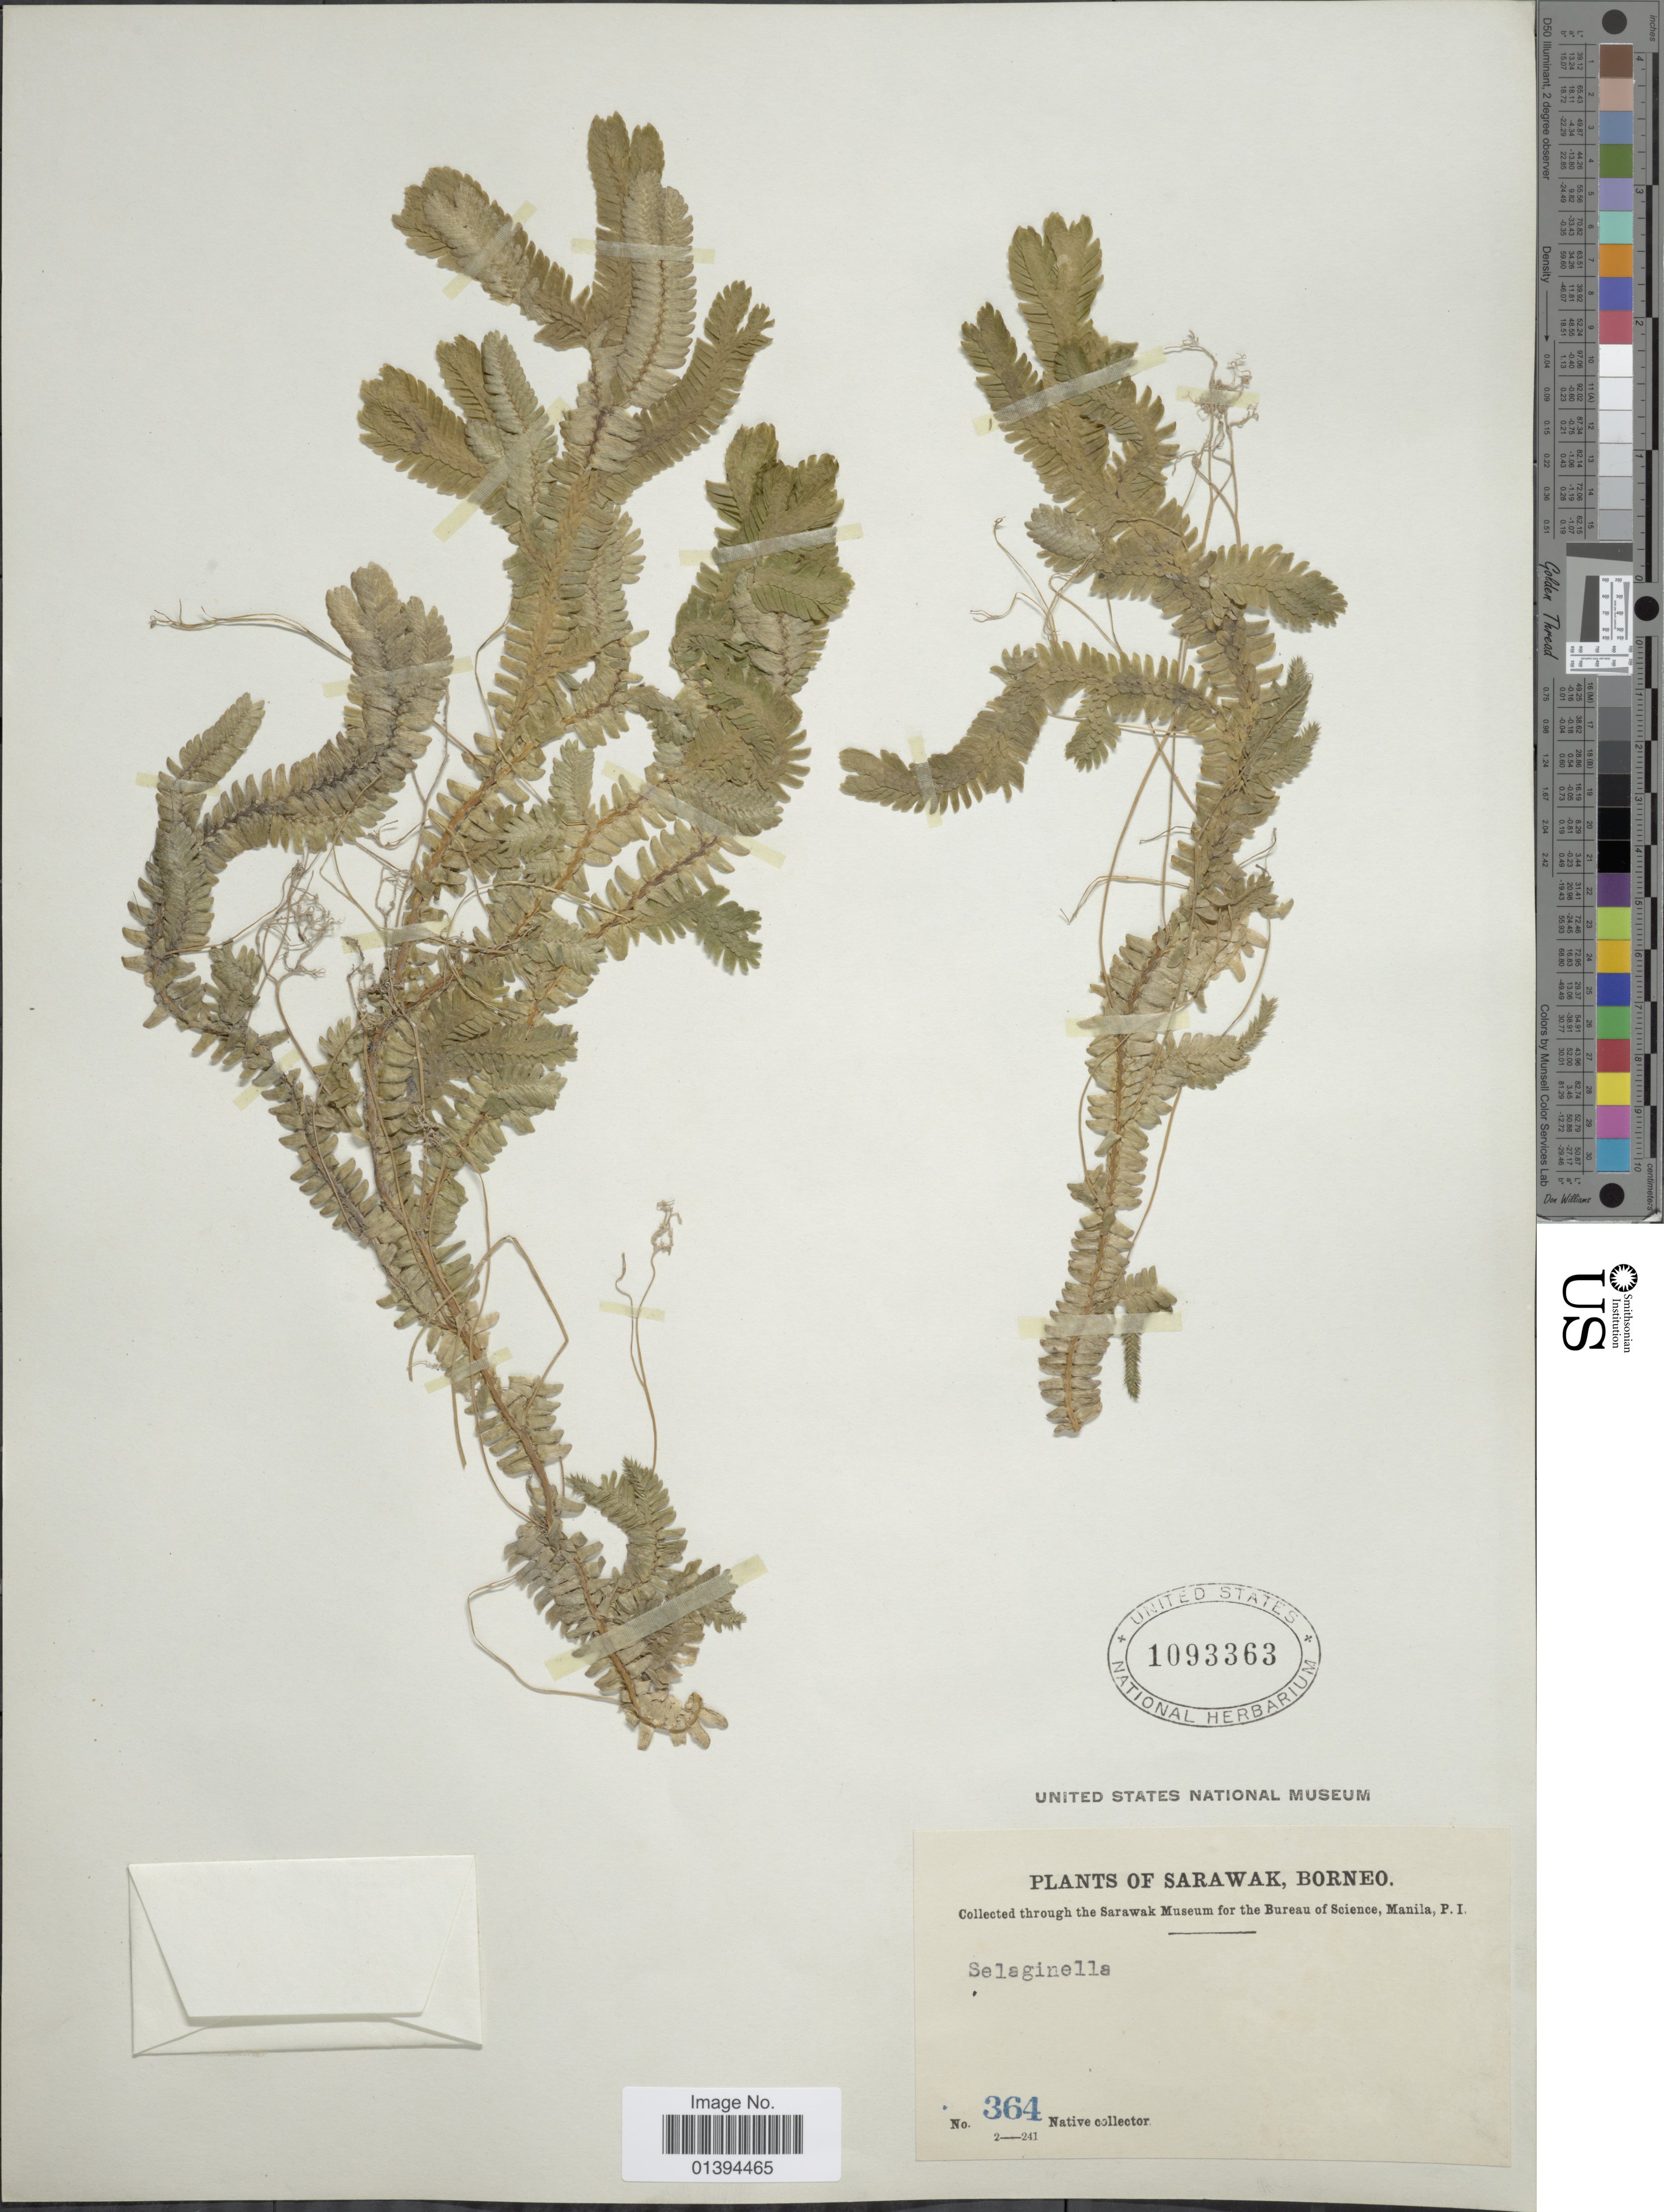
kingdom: Plantae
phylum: Tracheophyta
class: Lycopodiopsida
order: Selaginellales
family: Selaginellaceae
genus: Selaginella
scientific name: Selaginella sp.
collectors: Native collector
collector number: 364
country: Malaysia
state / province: Sarawak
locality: Borneo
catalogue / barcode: US 1093363